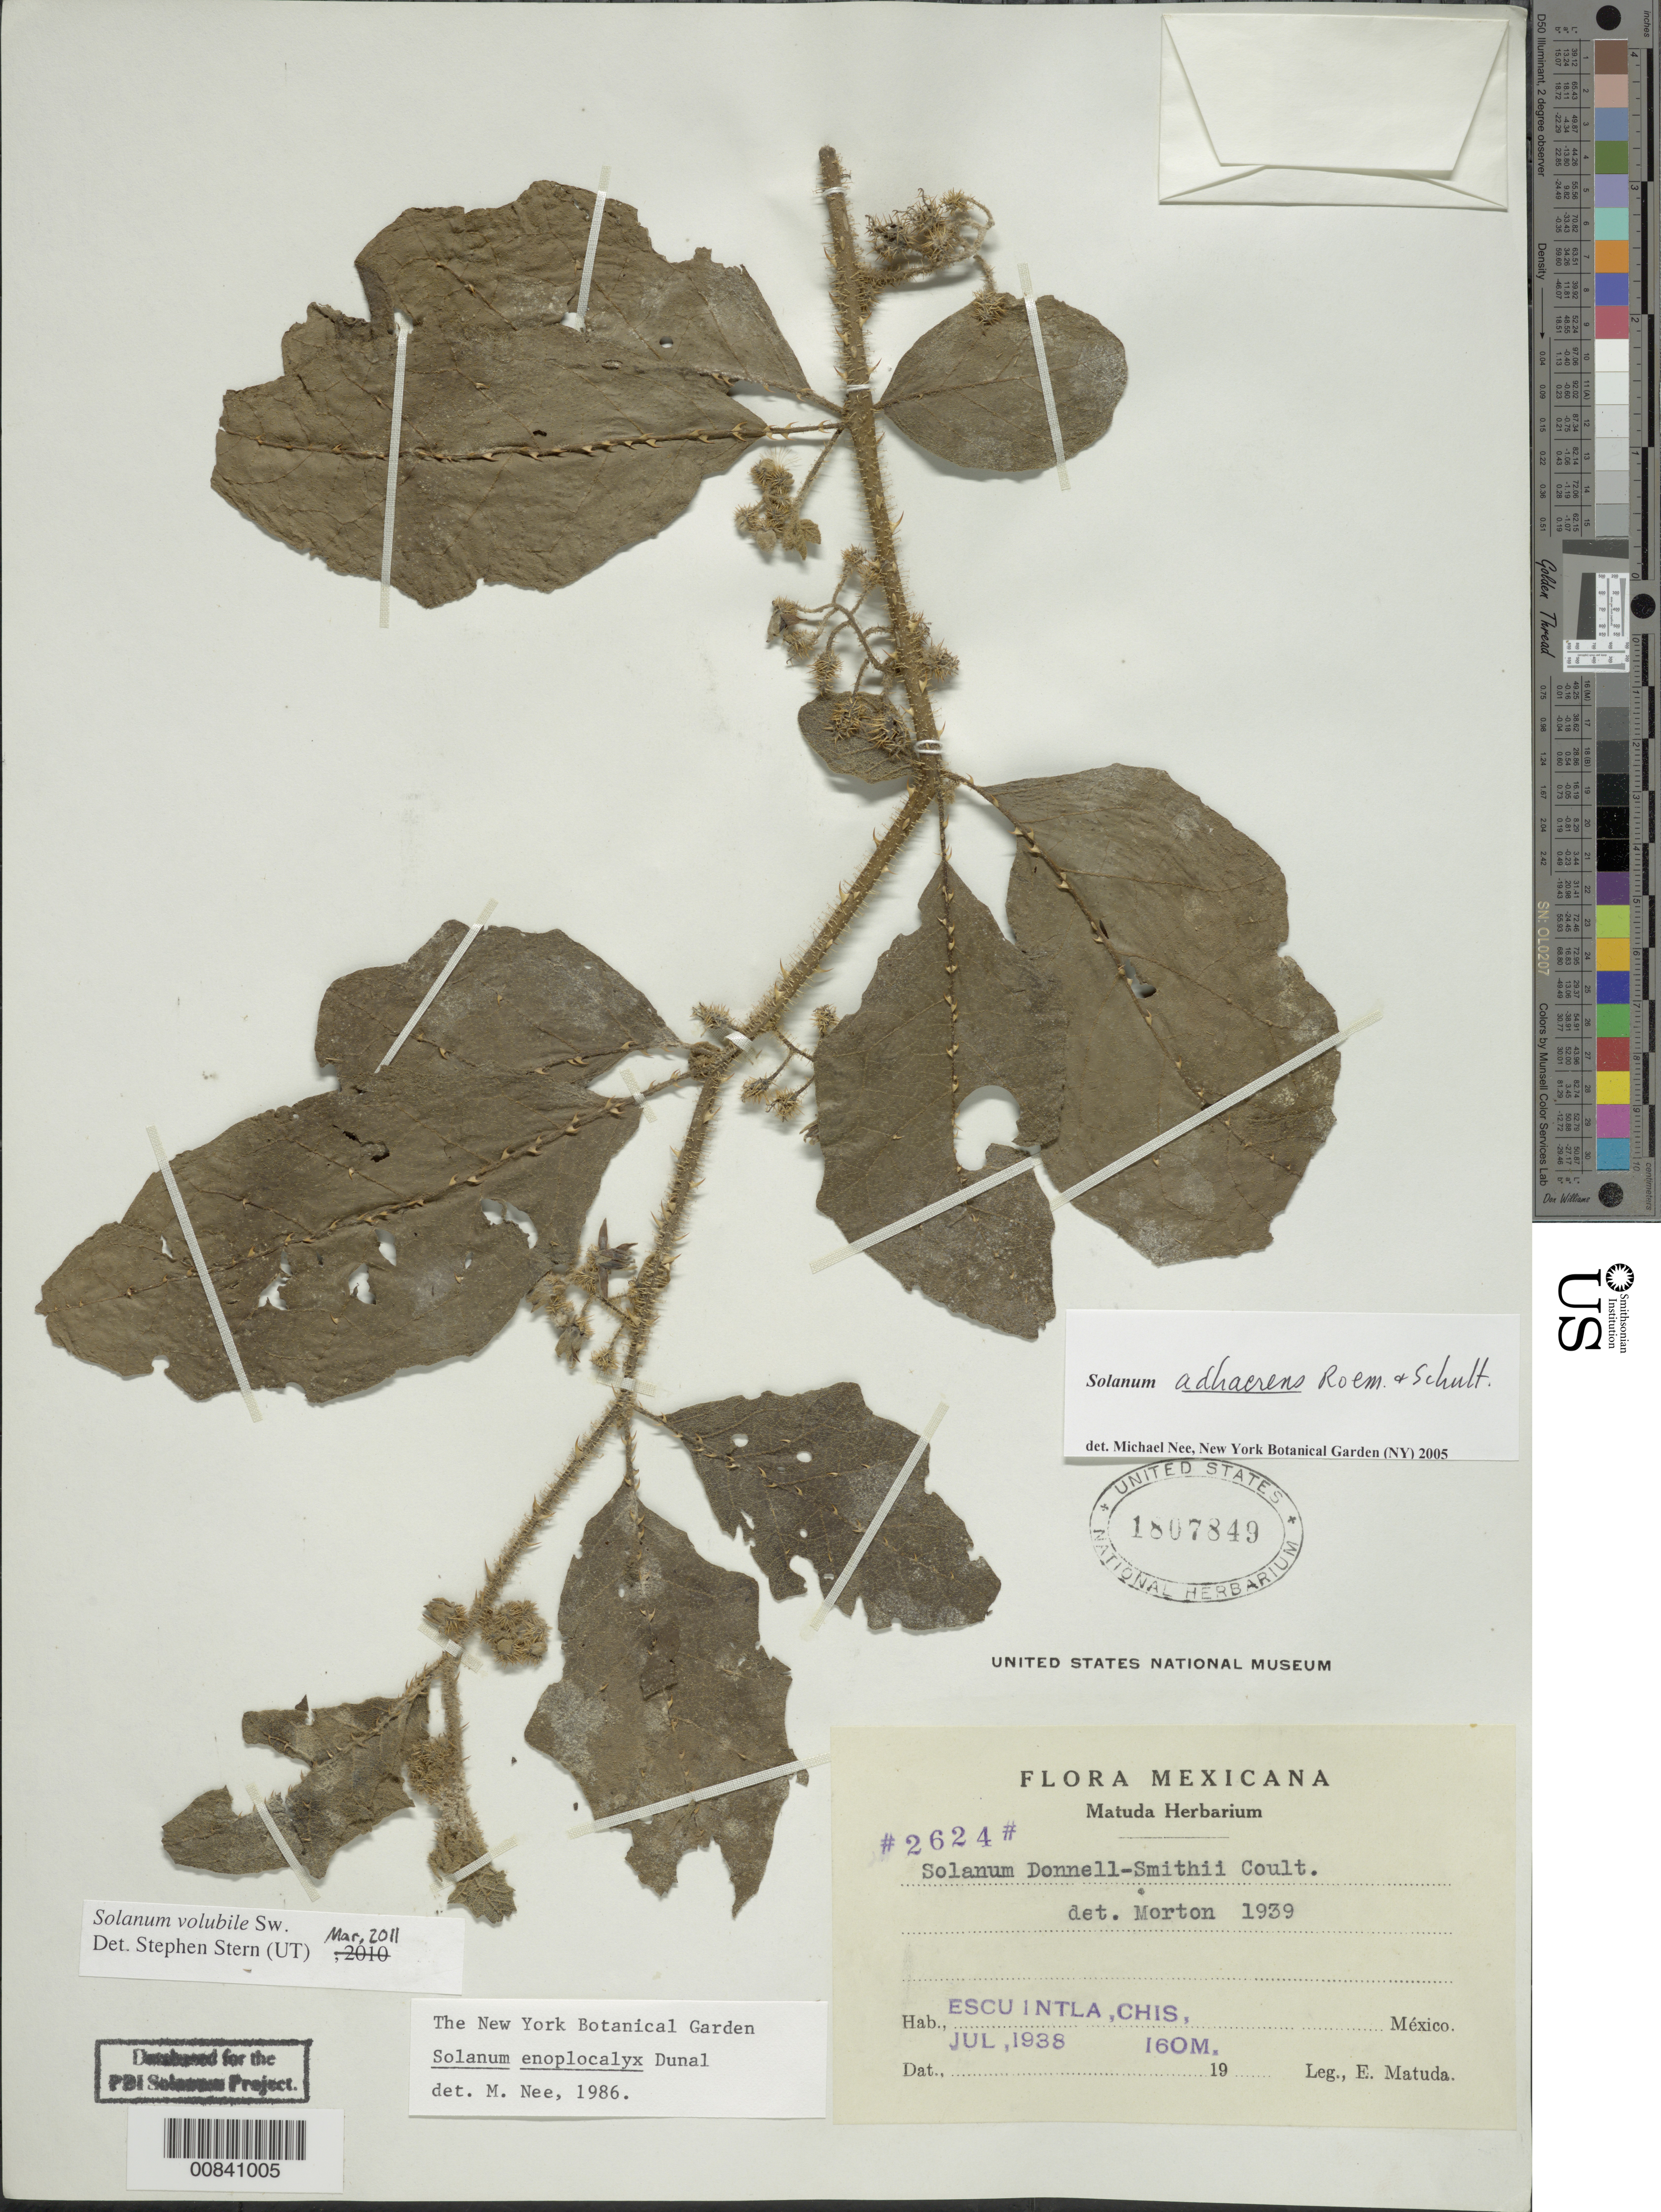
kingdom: Plantae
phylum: Tracheophyta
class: Magnoliopsida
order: Solanales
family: Solanaceae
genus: Solanum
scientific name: Solanum adhaerens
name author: Roem. & Schult.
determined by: Nee, Michael H.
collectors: E. Matuda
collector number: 2624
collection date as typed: Jul 1938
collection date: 1938-07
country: Mexico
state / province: Chiapas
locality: Escuintla, Chis.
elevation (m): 160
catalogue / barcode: US 1807849